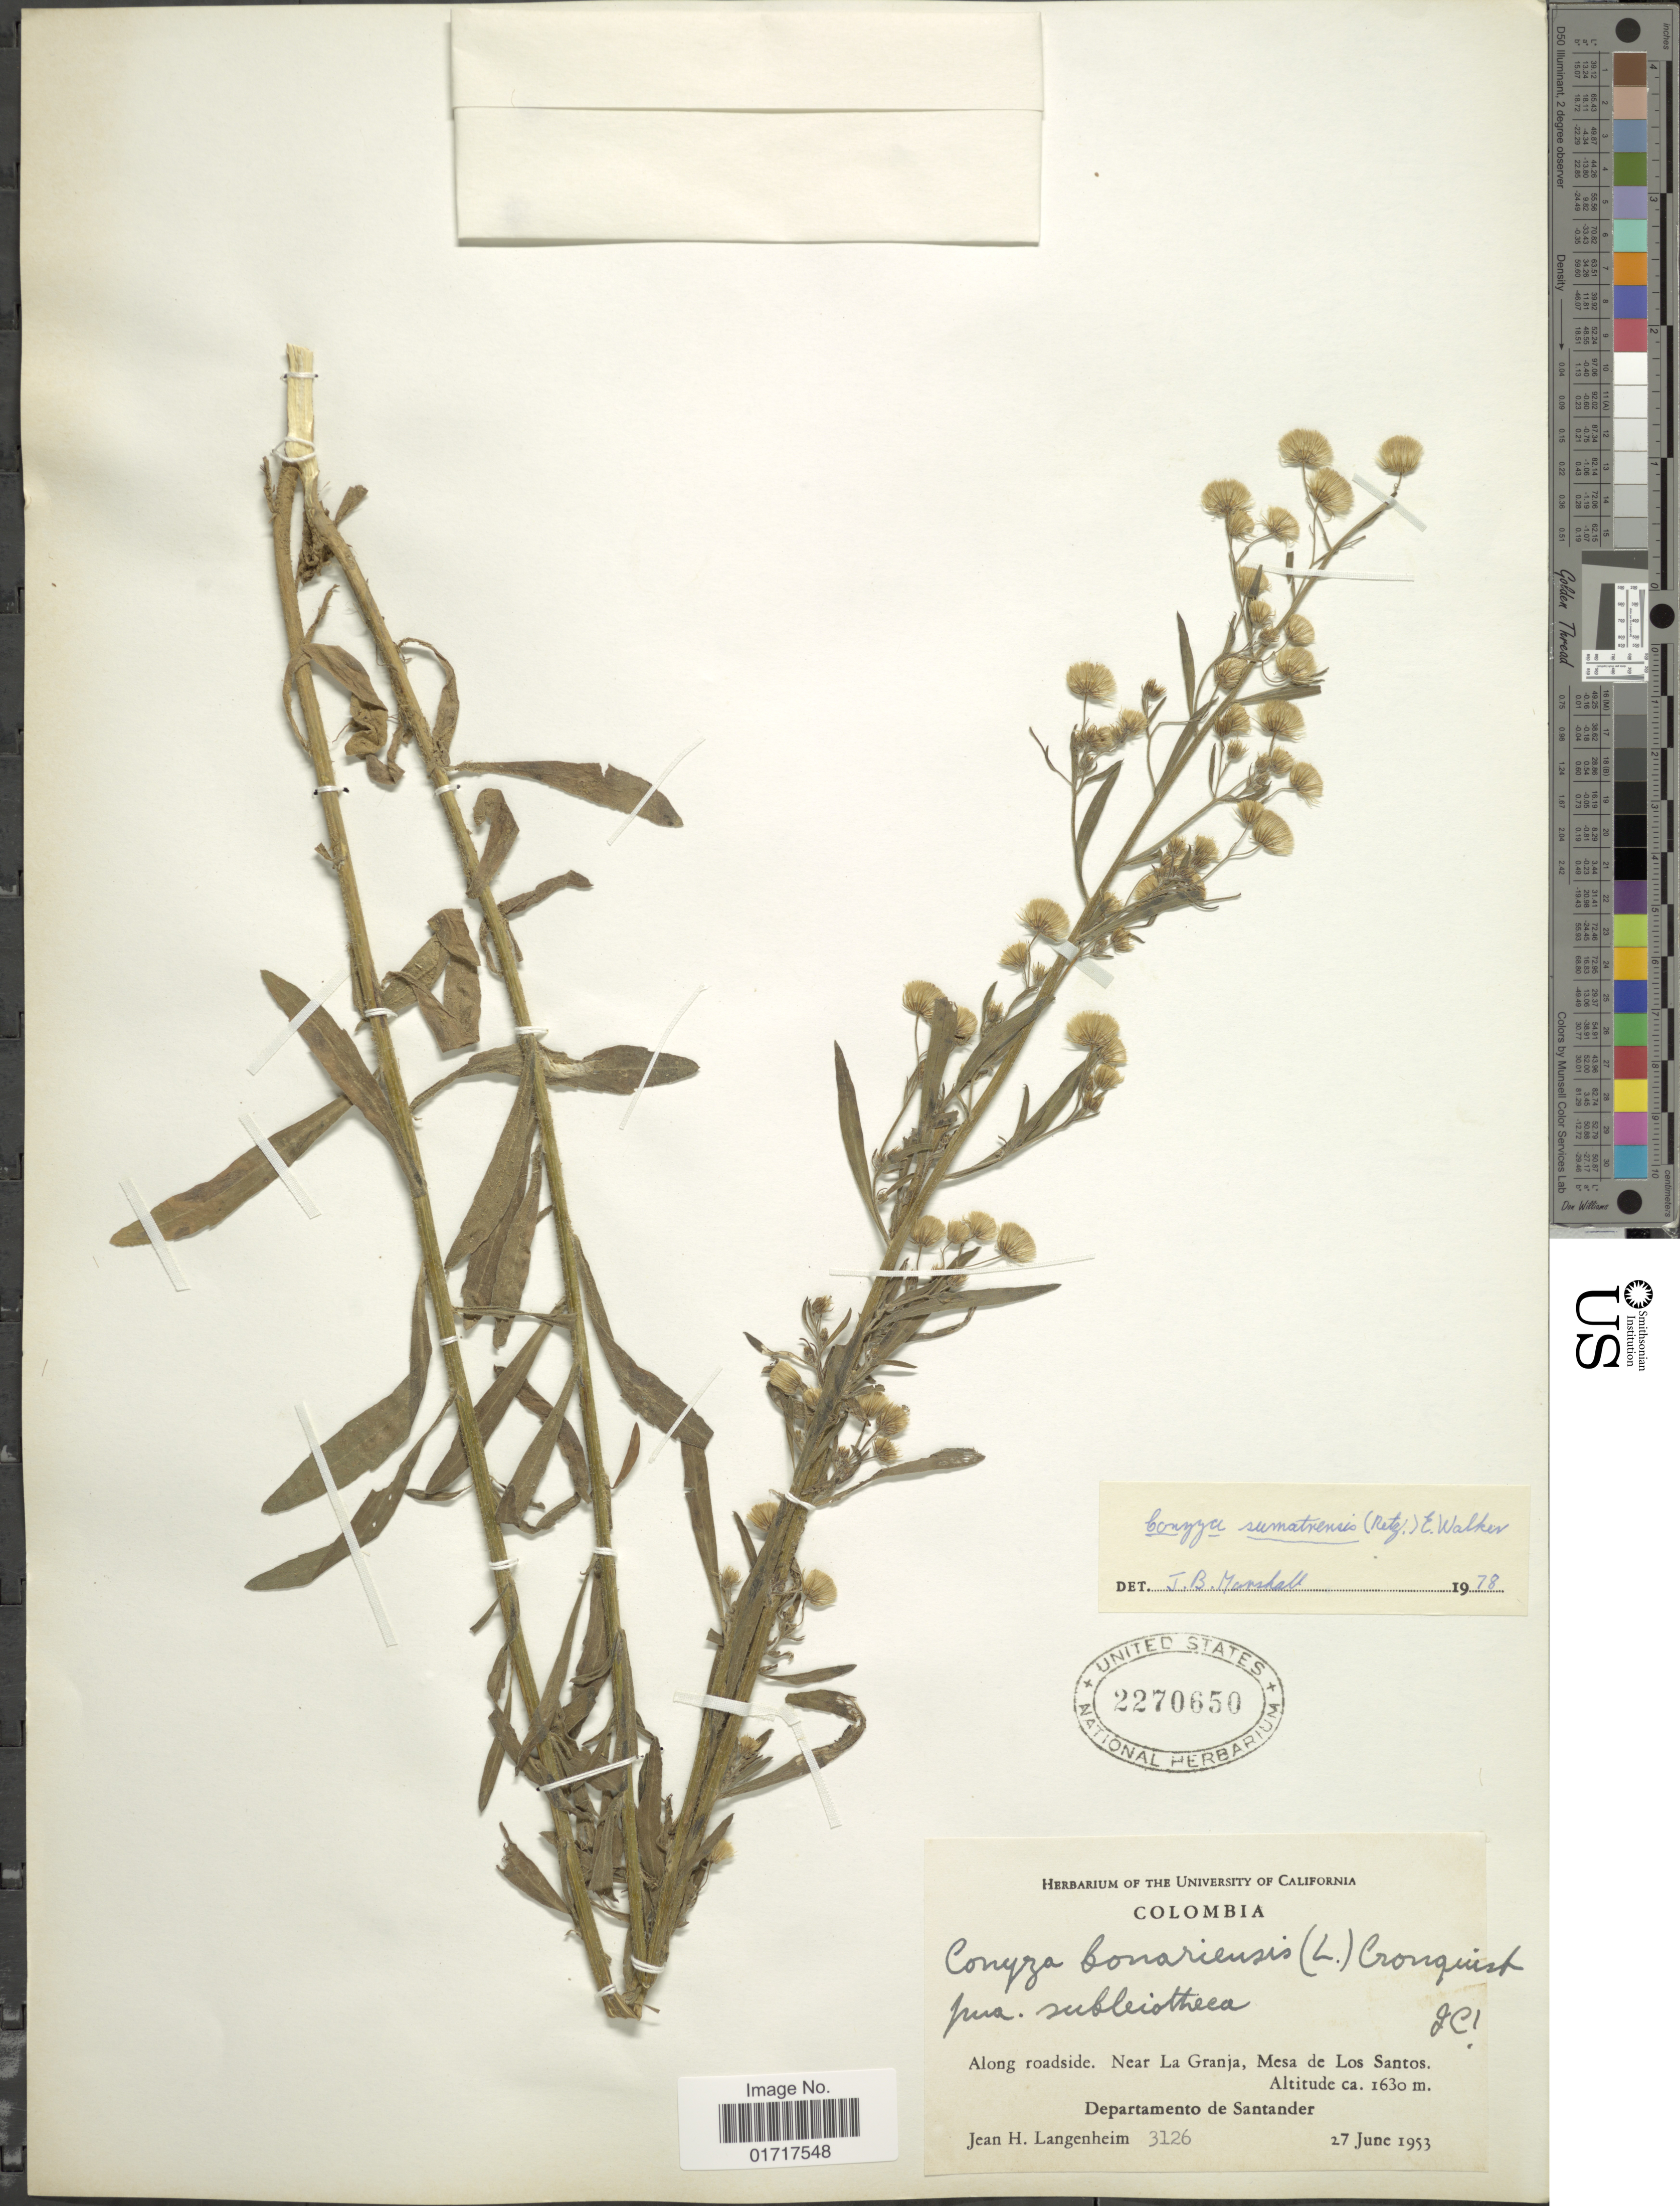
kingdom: Plantae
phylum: Tracheophyta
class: Magnoliopsida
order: Asterales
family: Asteraceae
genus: Conyza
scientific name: Conyza sumatrensis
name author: (Retz.) E. Walker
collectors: J. H. Langenheim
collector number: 3126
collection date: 1953-06-27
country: Colombia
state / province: Santander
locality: Along roadside, Near La Granja, Mesa de Los Santos. Departamento de Santander.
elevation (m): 1630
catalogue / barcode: US 2270650